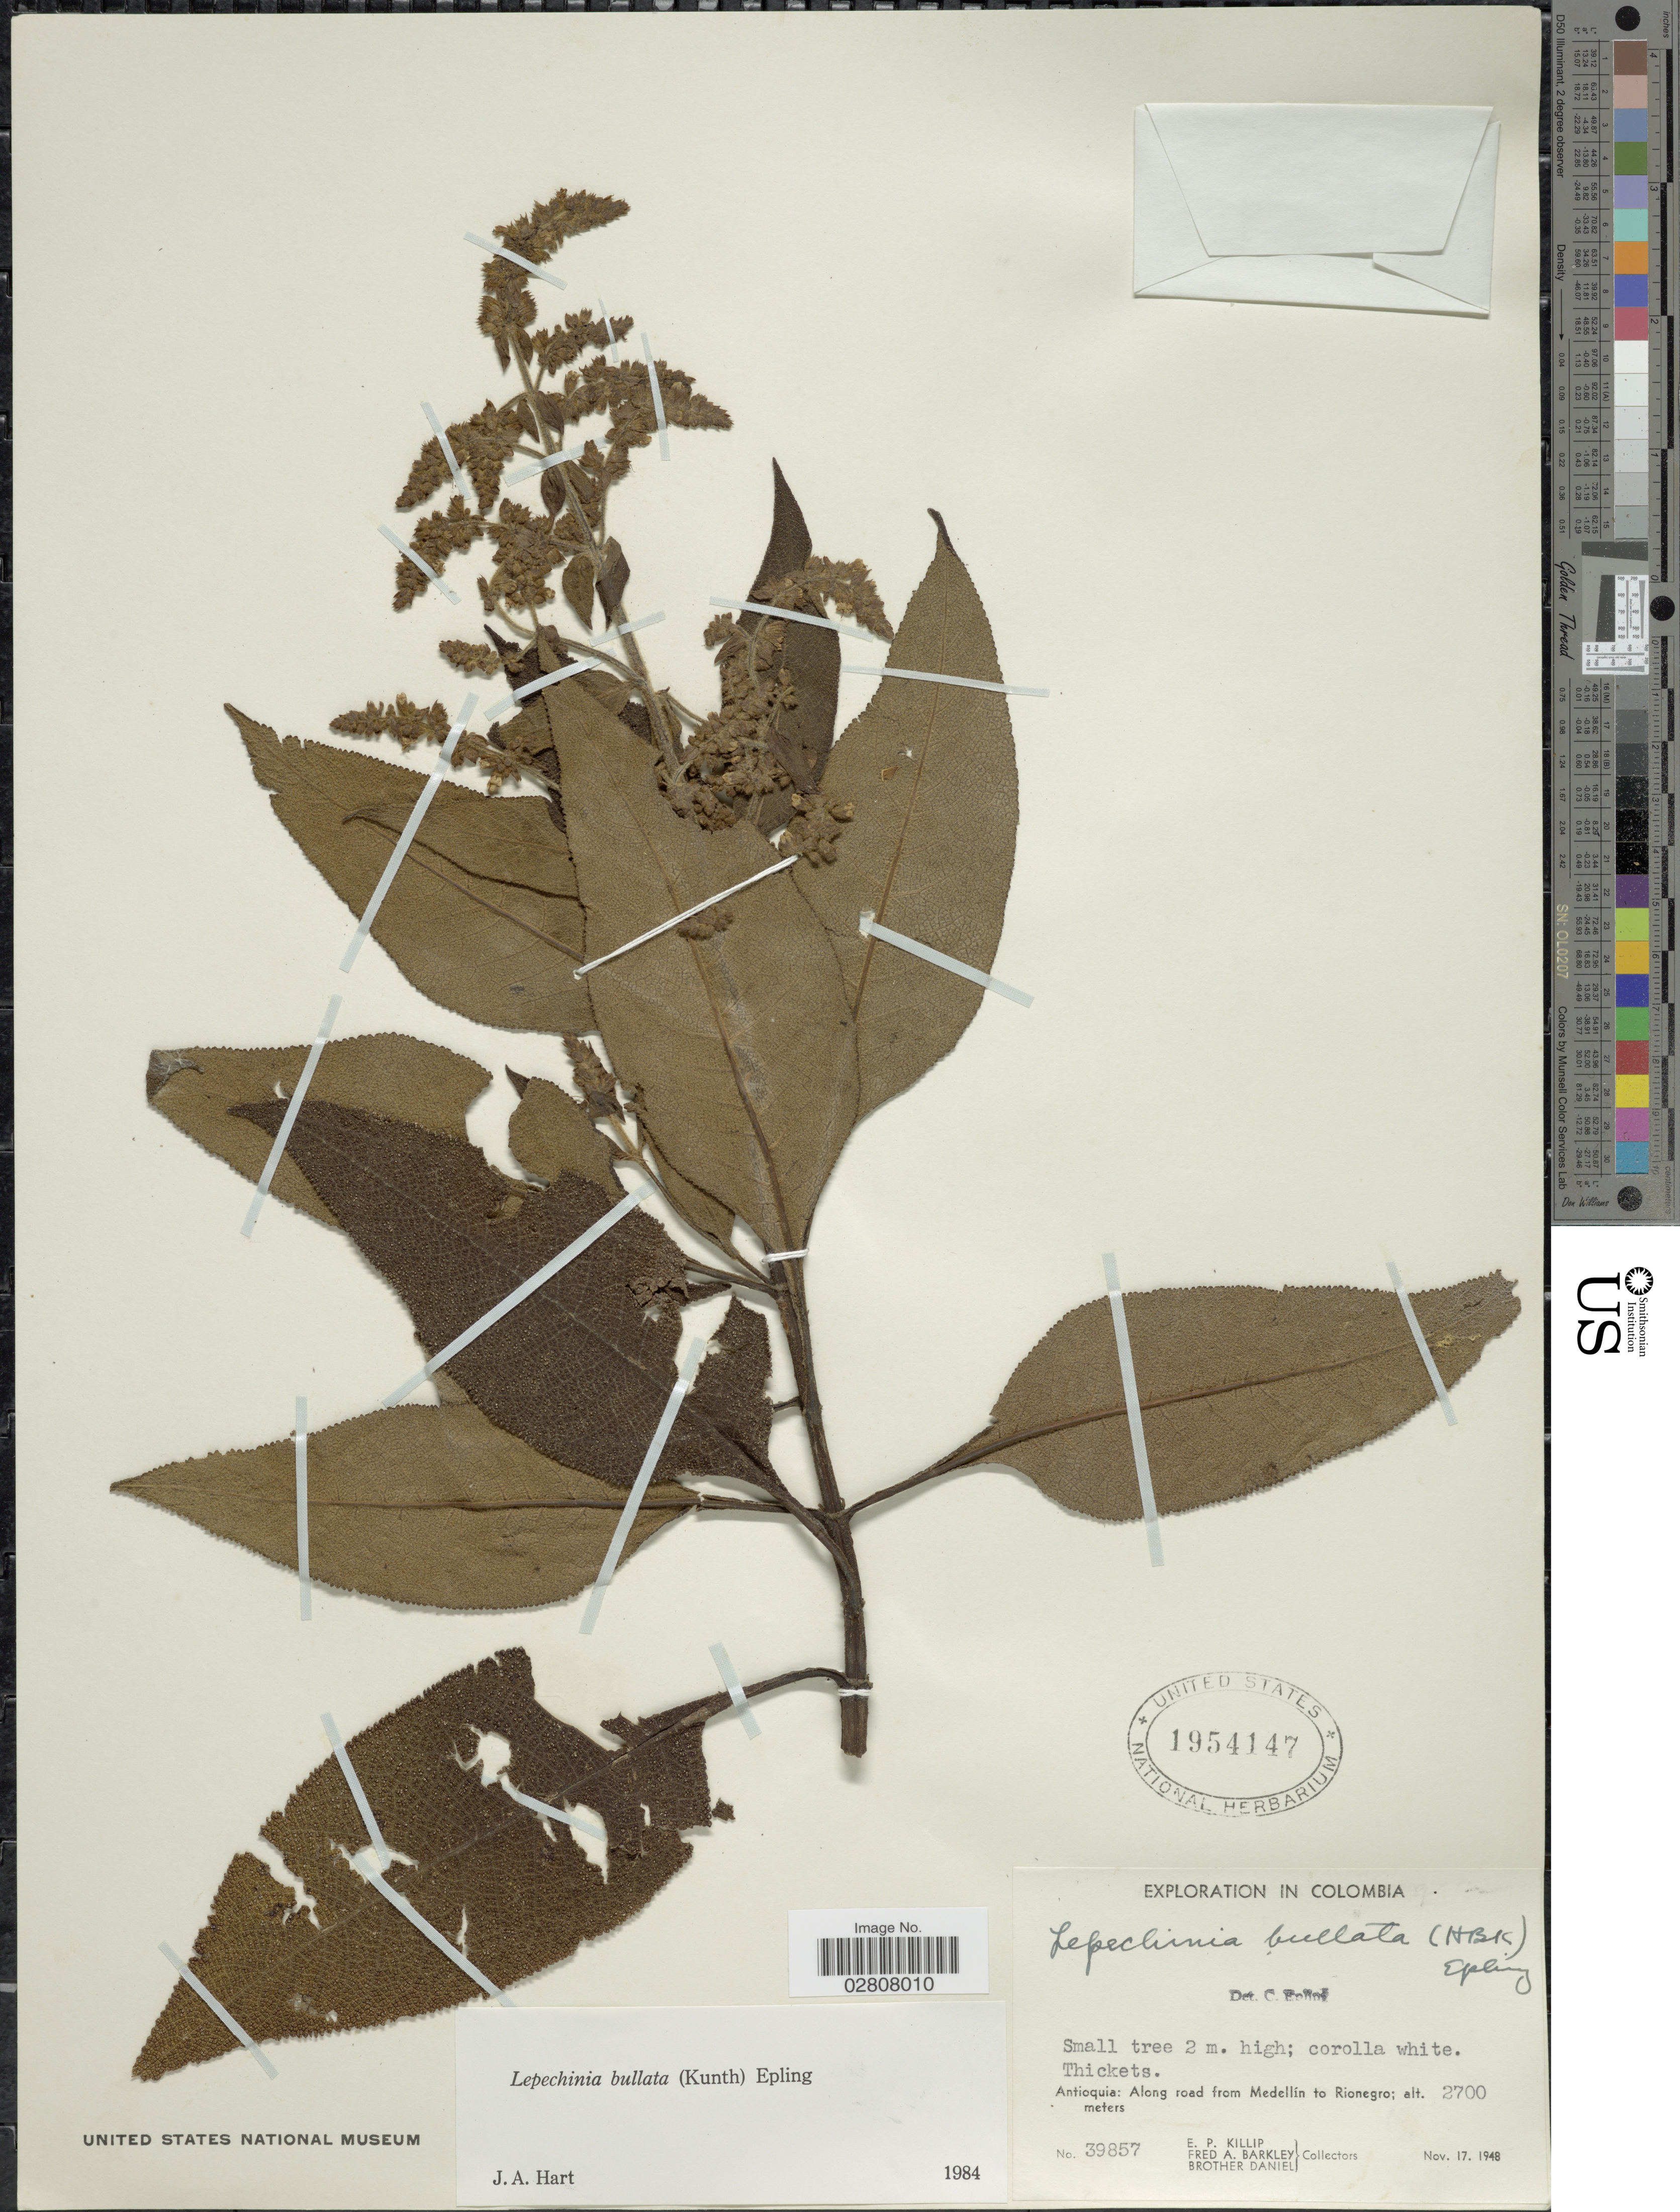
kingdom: Plantae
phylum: Tracheophyta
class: Magnoliopsida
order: Lamiales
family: Lamiaceae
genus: Lepechinia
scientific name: Lepechinia bullata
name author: (Kunth) Epling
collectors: E. P. Killip, F. A. Barkley & Bro. Daniel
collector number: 39857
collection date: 1948-11-17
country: Colombia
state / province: Antioquia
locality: Along road from Medellín to Rionegro.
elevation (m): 2700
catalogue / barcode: US 1954147